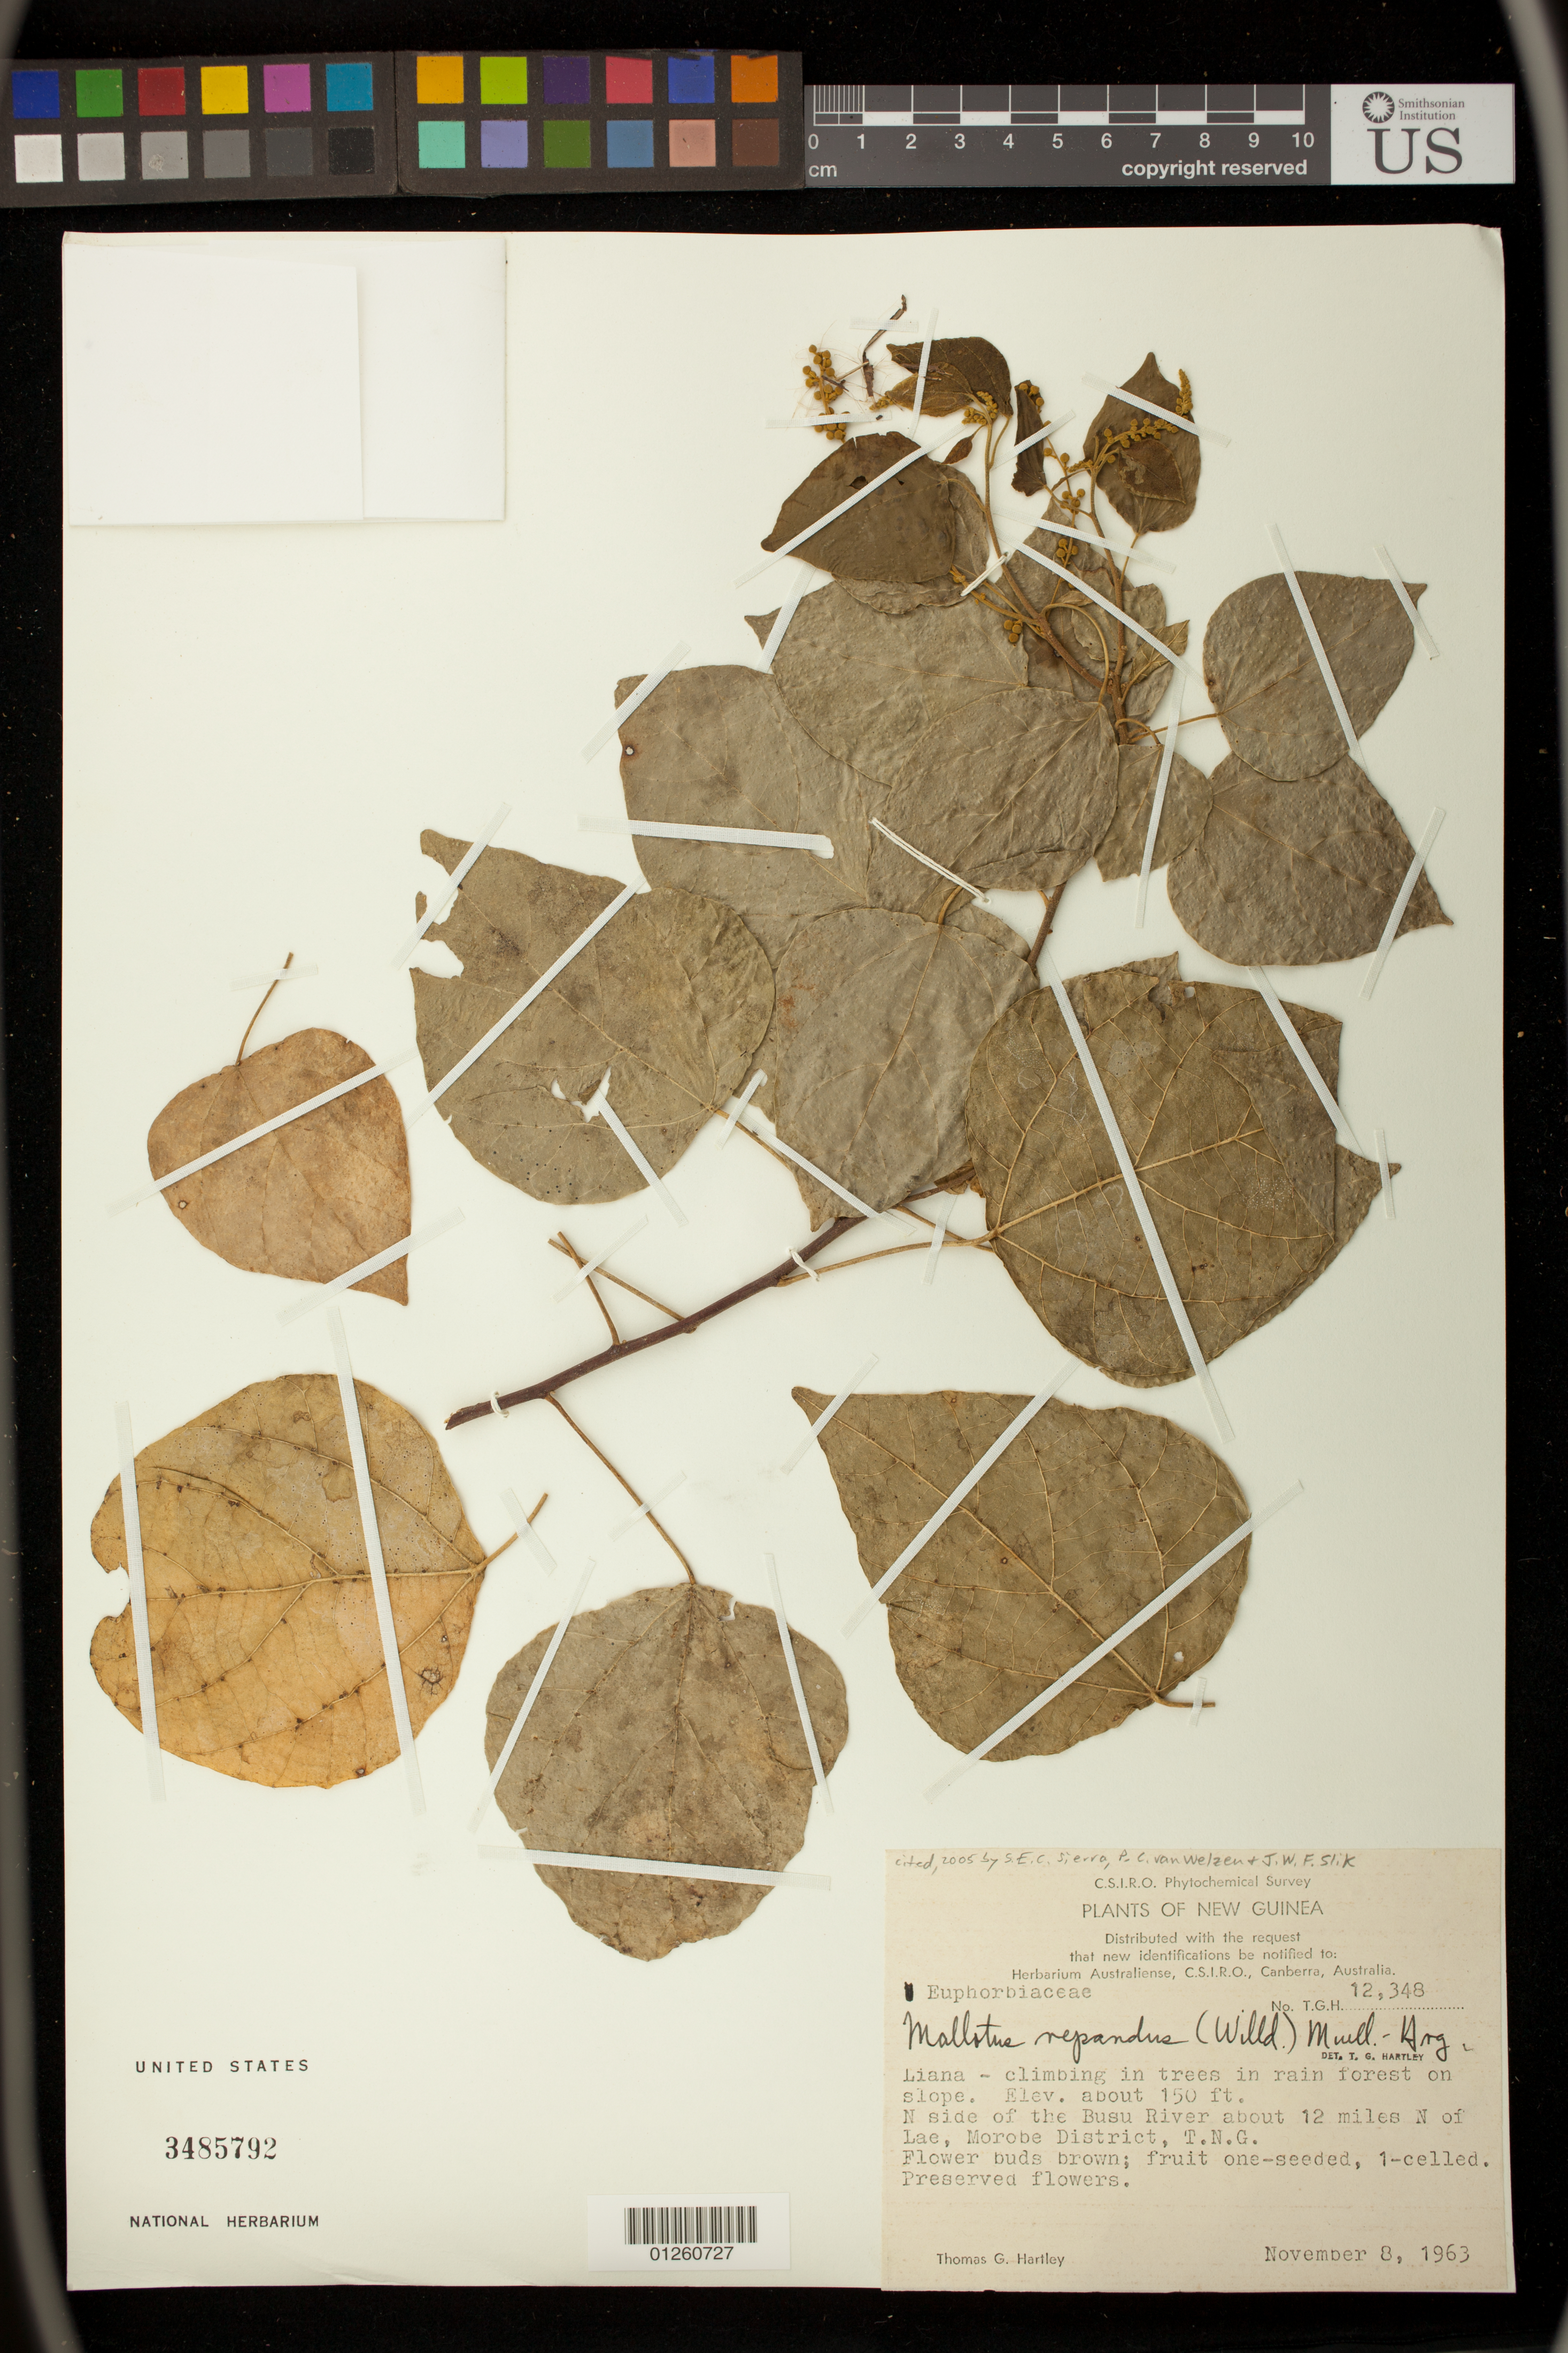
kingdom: Plantae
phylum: Tracheophyta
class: Magnoliopsida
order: Malpighiales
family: Euphorbiaceae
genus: Mallotus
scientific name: Mallotus repandus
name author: (Rottler) Müll. Arg.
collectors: T. G. Hartley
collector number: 12348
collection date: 1963-11-08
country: Papua New Guinea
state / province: Morobe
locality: N side of the Busu River about 12 miles N of Lae, T.N.G.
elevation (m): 46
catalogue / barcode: US 3485792